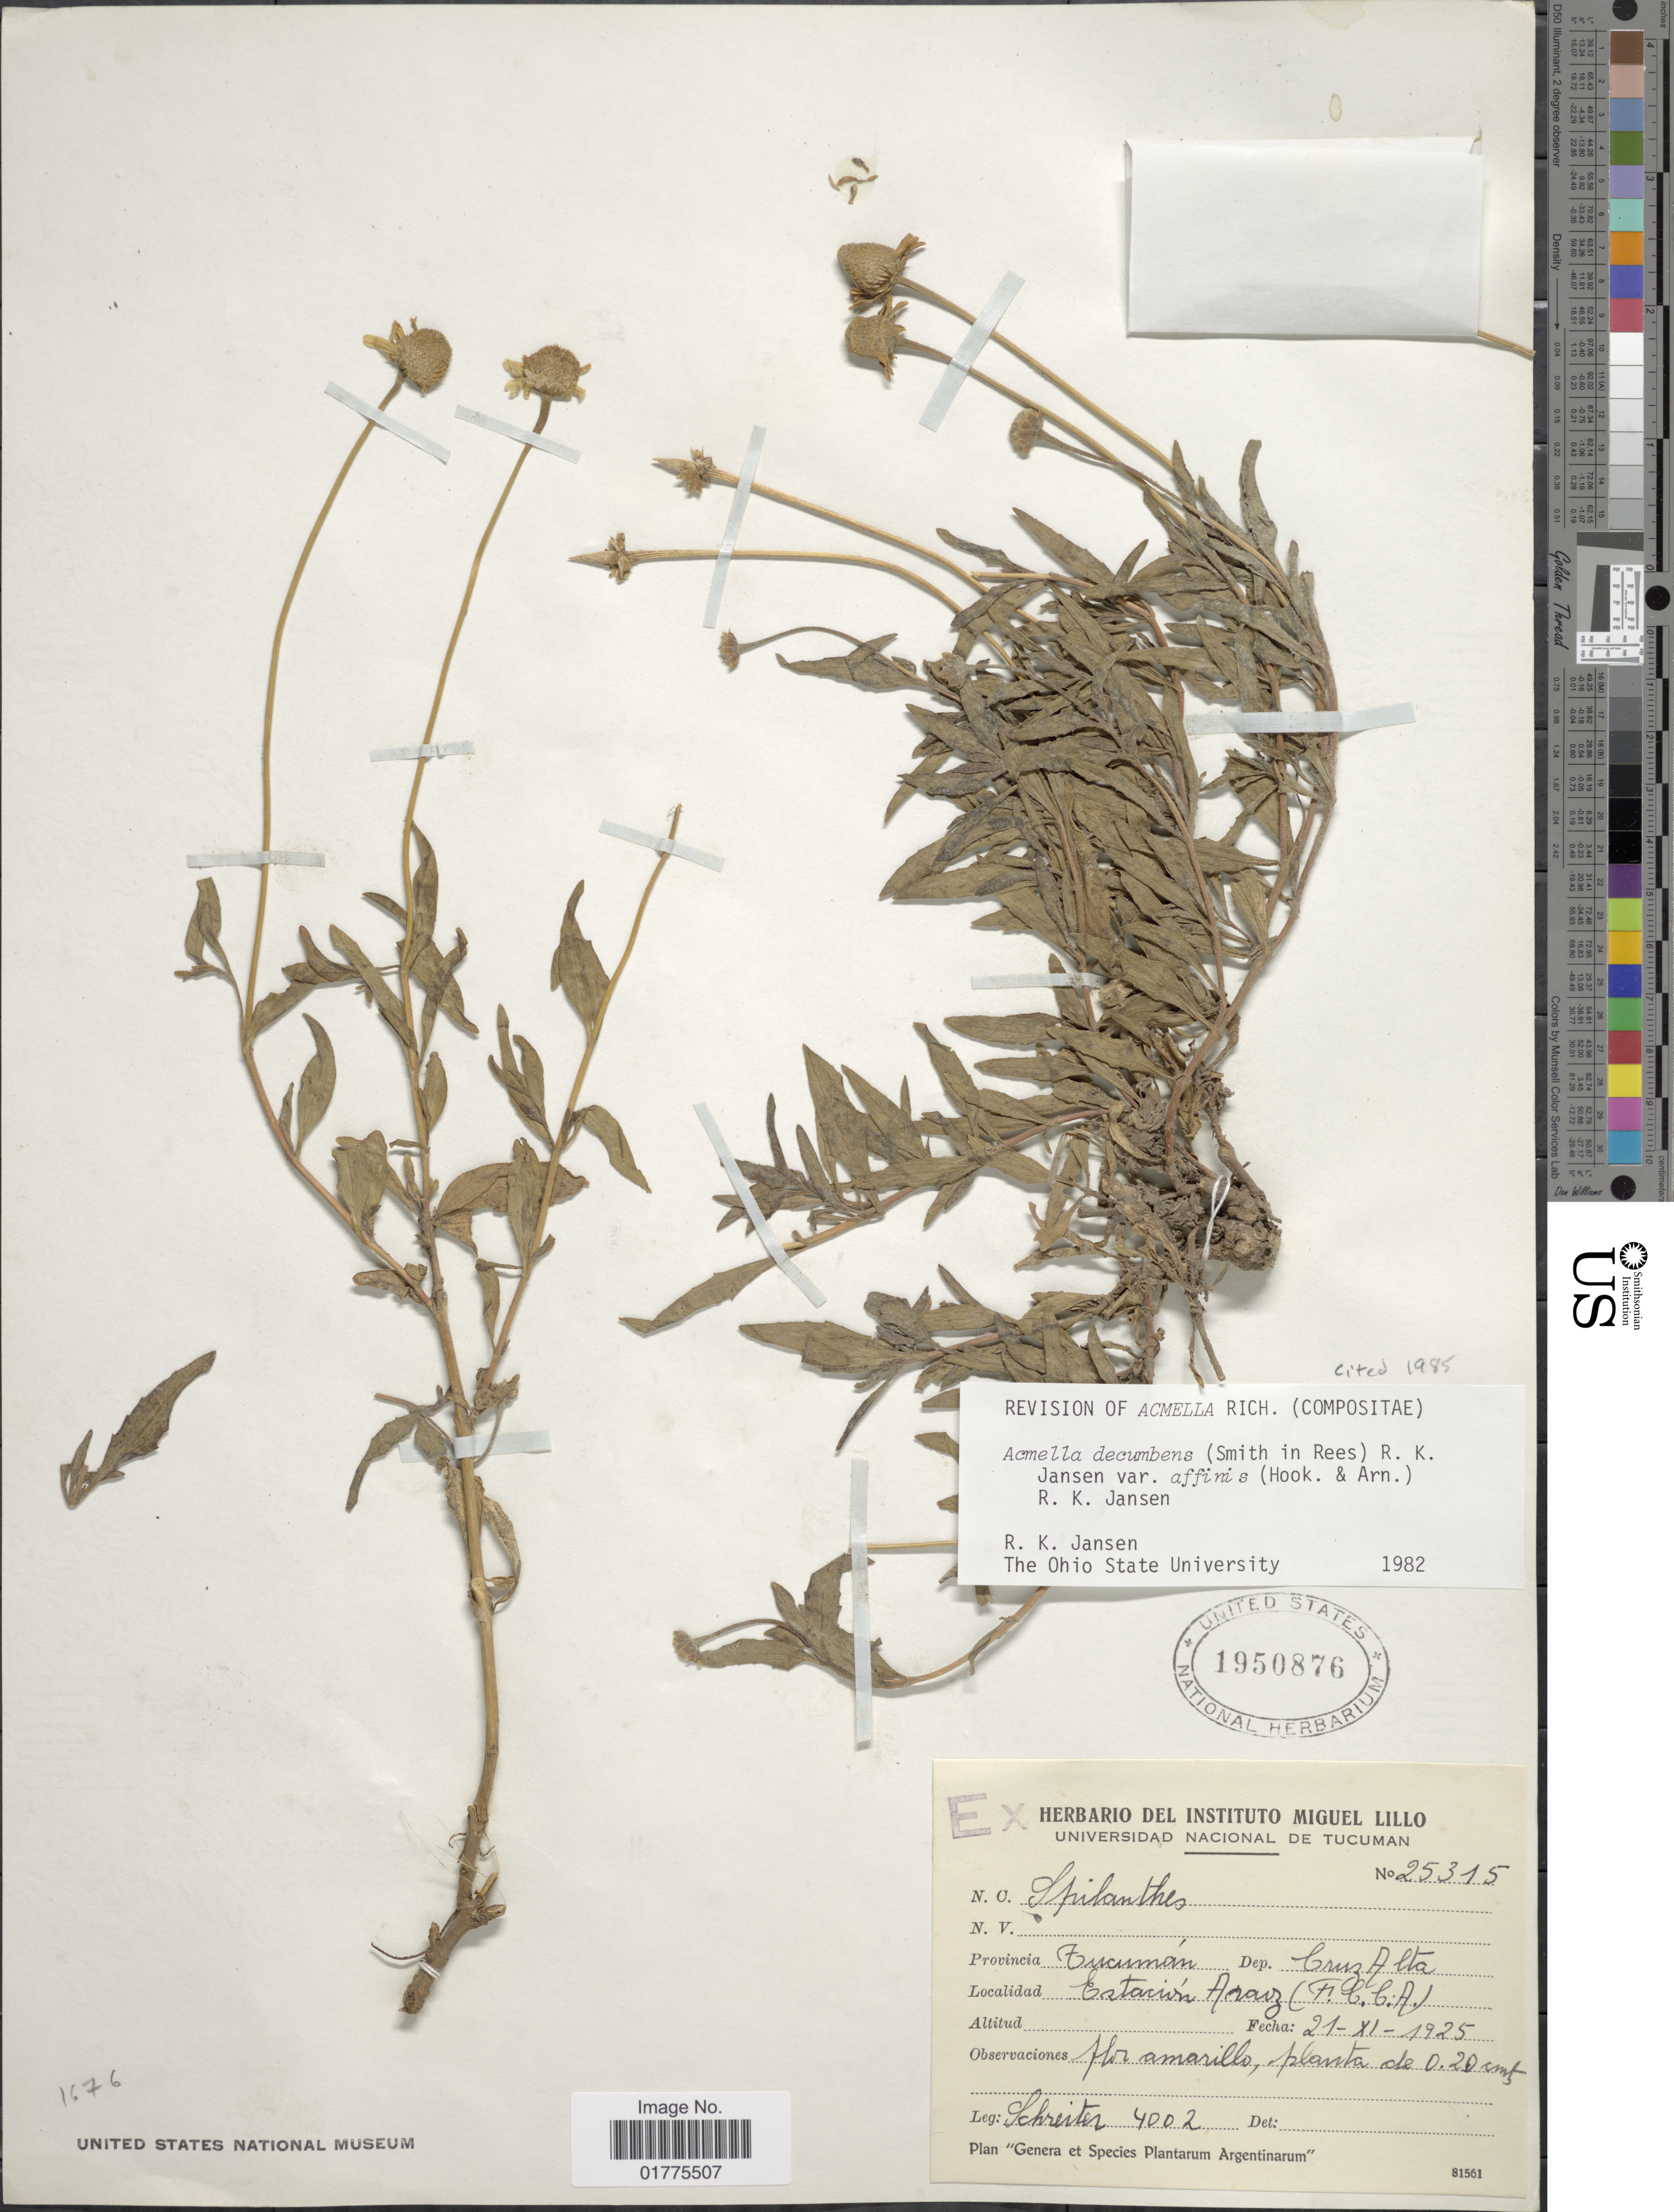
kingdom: Plantae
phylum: Tracheophyta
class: Magnoliopsida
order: Asterales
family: Asteraceae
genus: Acmella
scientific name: Acmella decumbens var. affinis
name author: Hook. & Arn.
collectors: -. Schreiter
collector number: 4002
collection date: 1925-11-21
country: Argentina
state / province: Tucuman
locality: Dep. Cruz Alta, Estacion Araoz (F.C.C.A)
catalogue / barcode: US 1950876